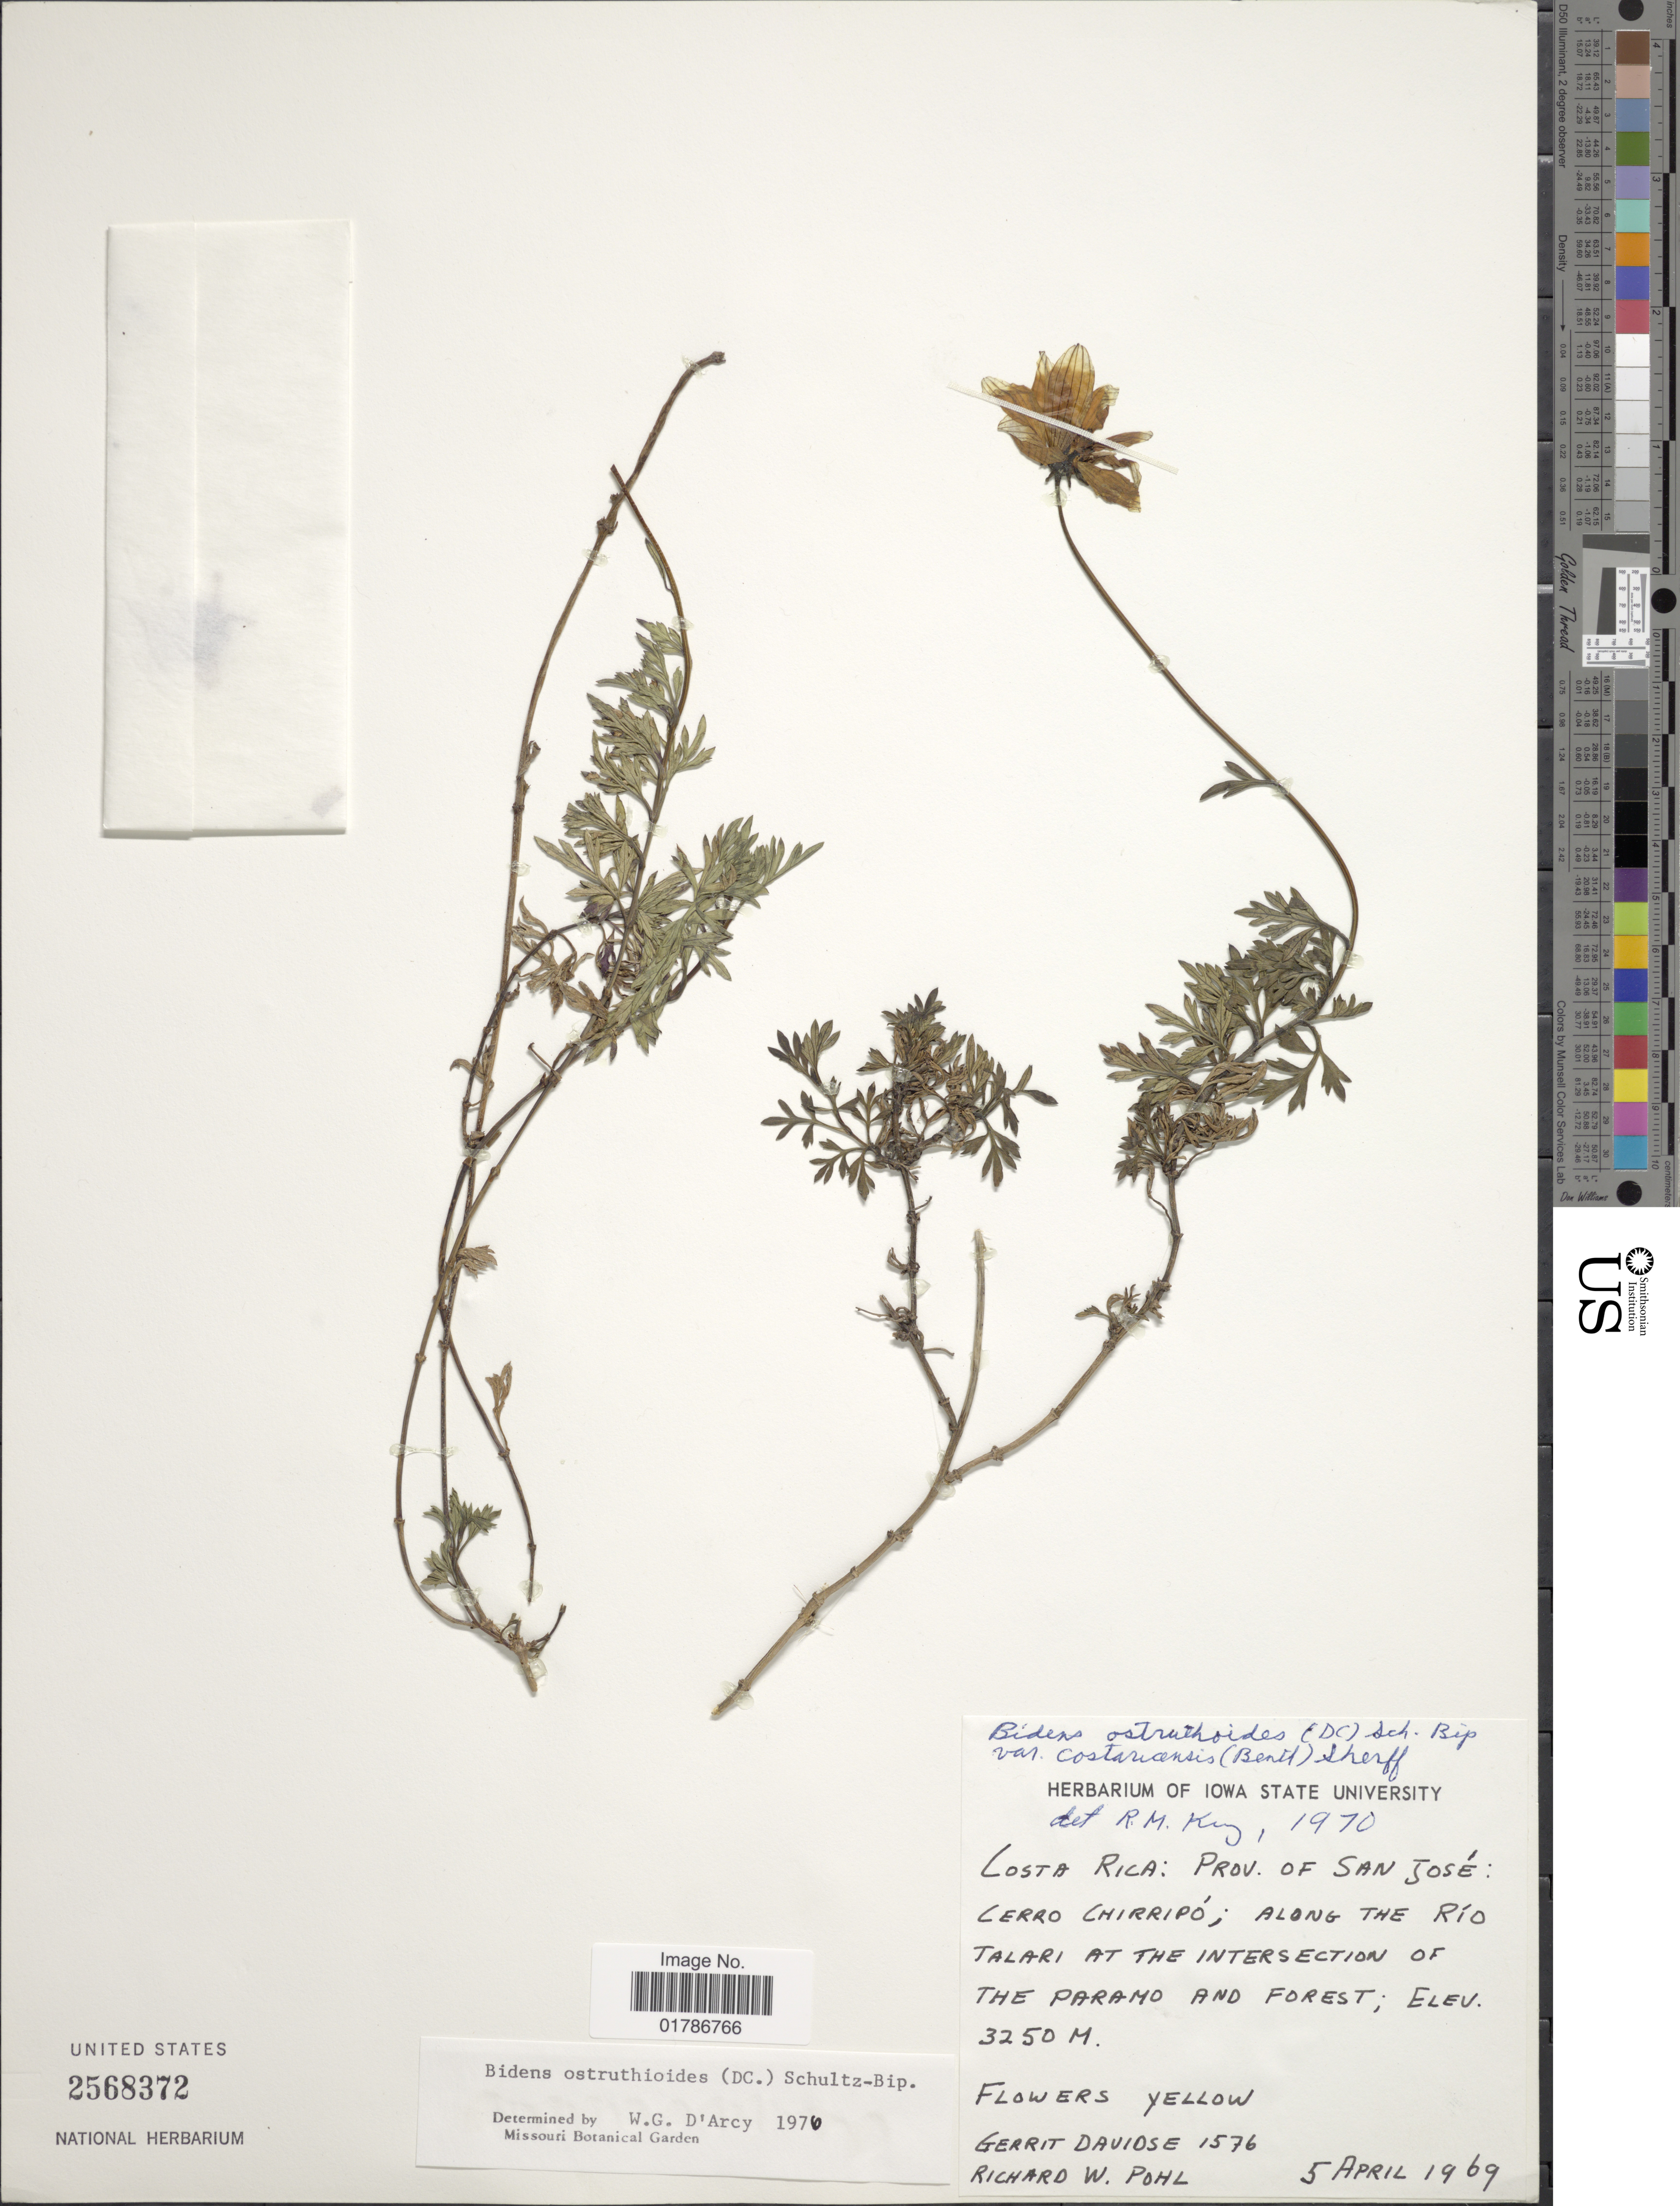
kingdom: Plantae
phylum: Tracheophyta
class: Magnoliopsida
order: Asterales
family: Asteraceae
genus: Bidens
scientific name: Bidens ostruthioides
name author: (DC.) Sch. Bip.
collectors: G. Davidse & R. W. Pohl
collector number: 1576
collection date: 1969-04-05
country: Costa Rica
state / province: San José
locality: Prov. of San Jose, Cerro Chirripo, along the Rio Talari at the Intersection of The Paramo and Forest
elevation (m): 3250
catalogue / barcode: US 2568372